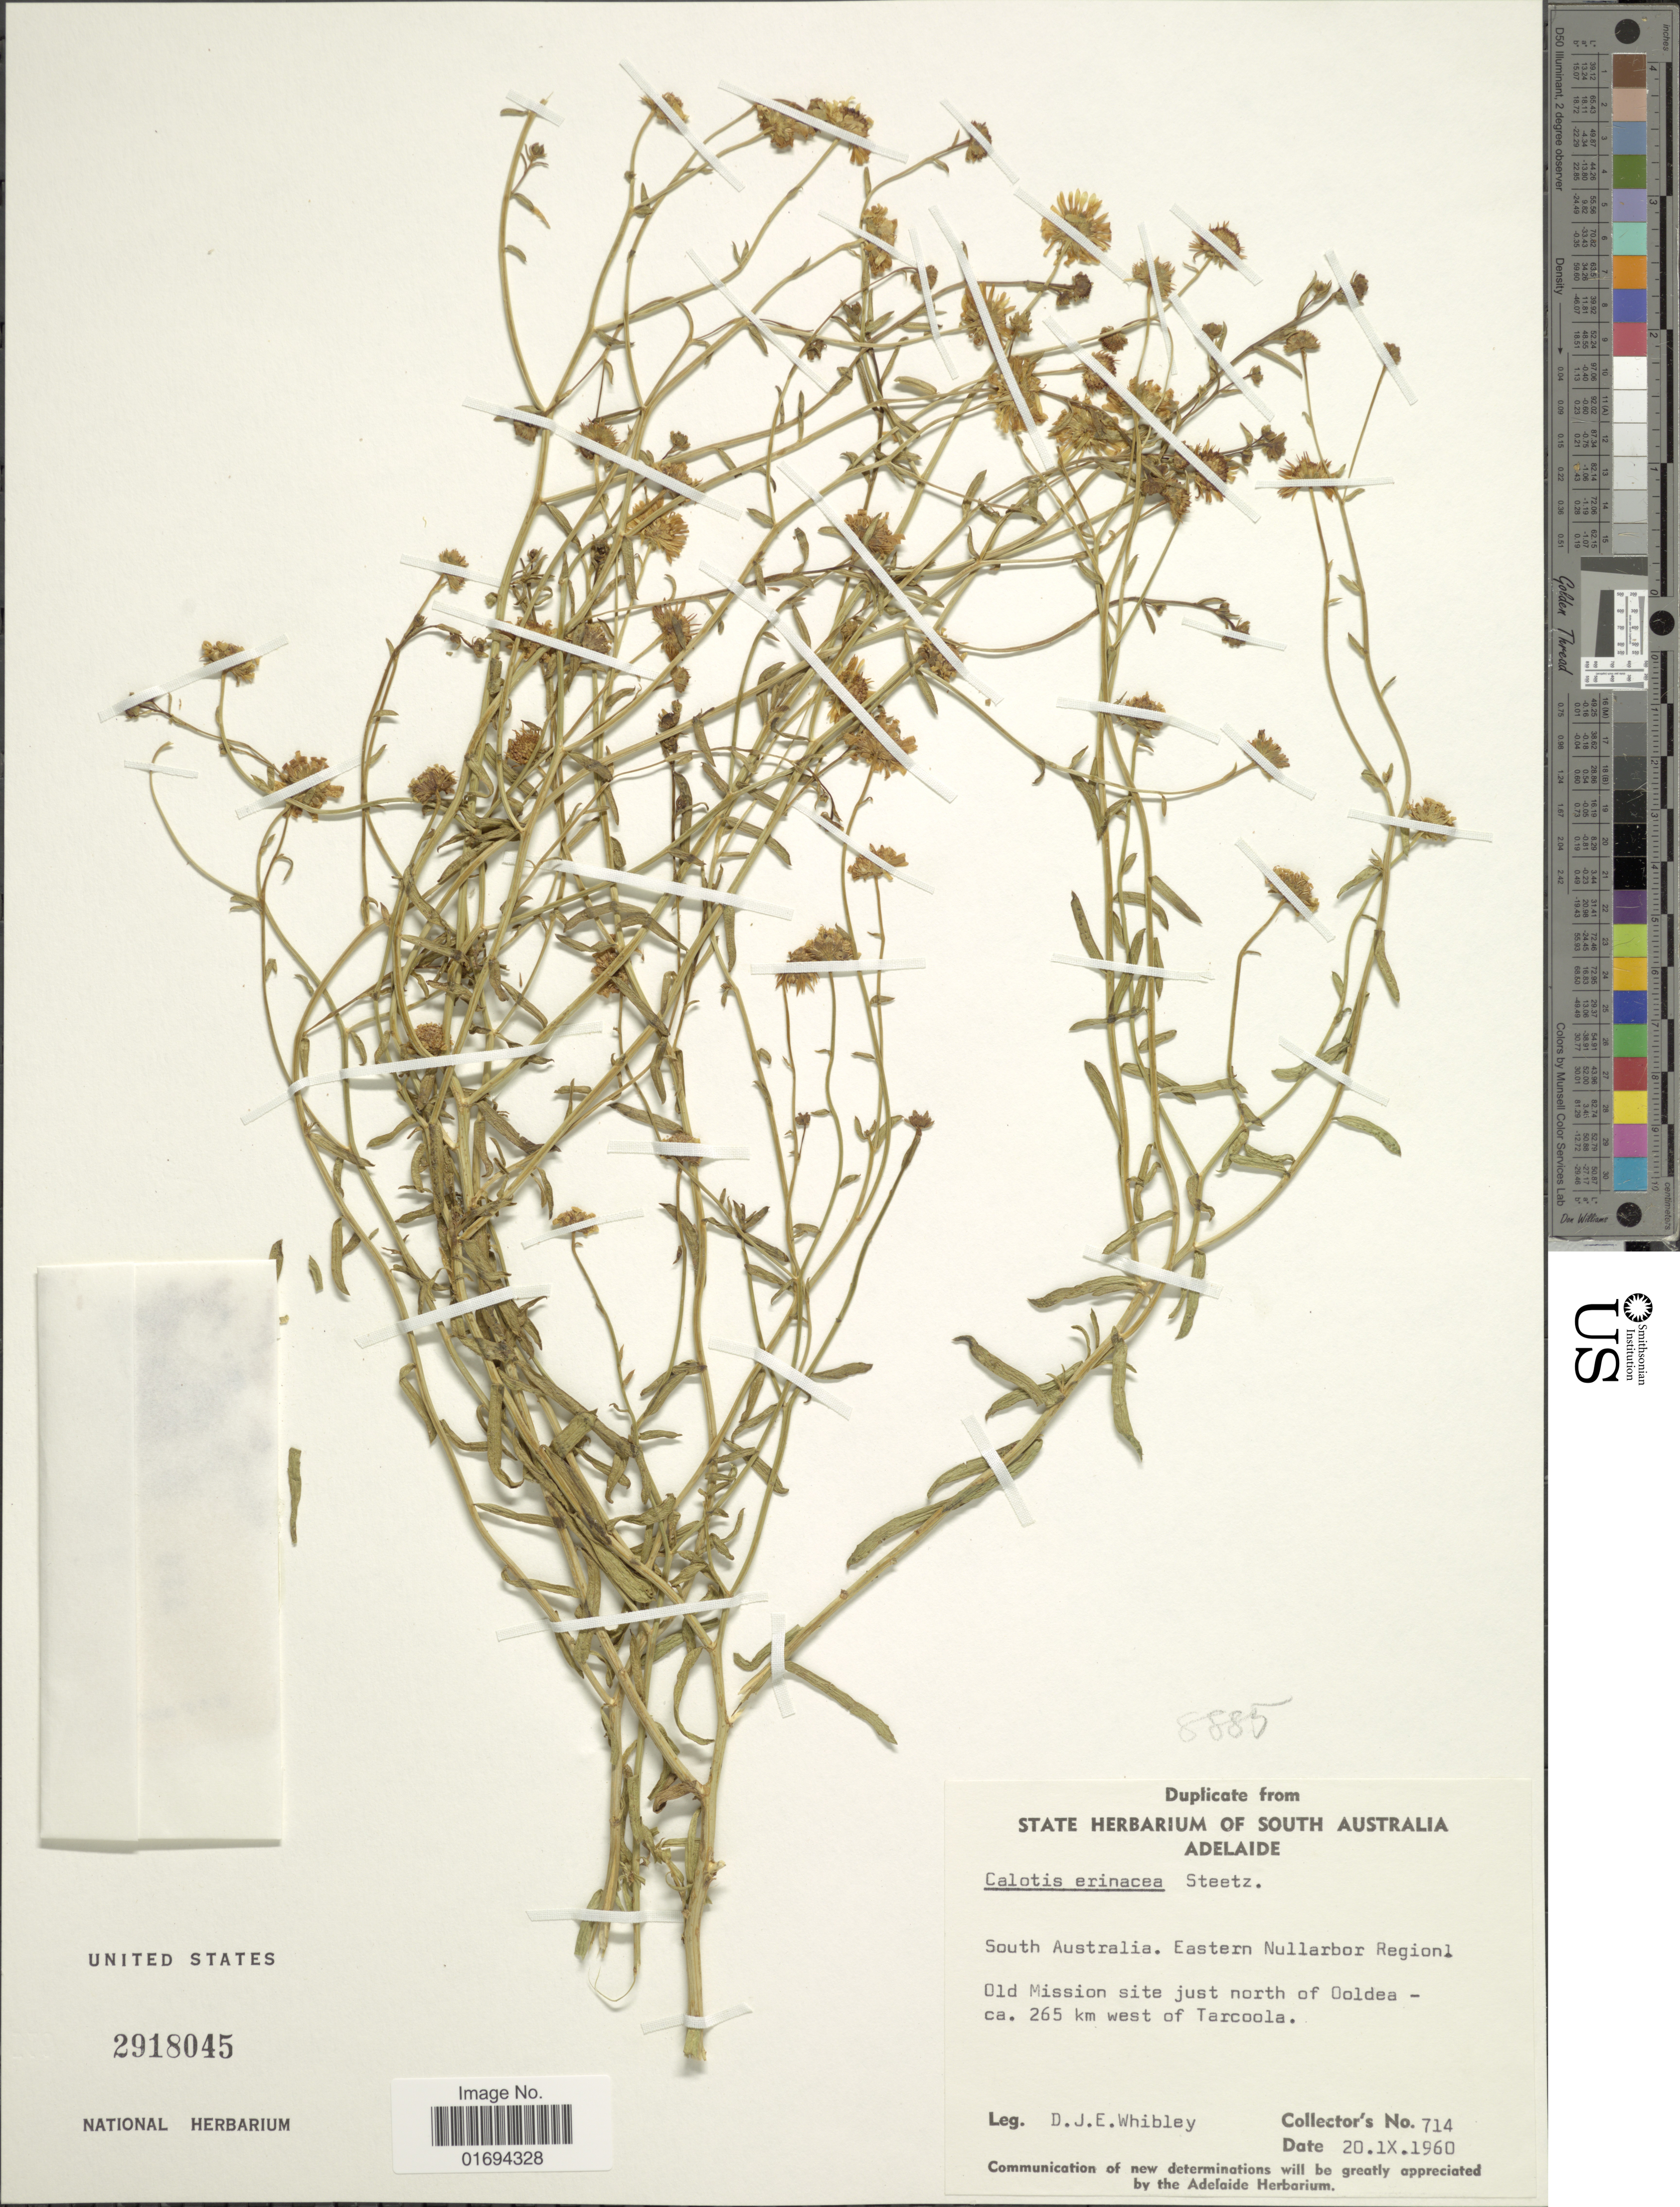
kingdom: Plantae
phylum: Tracheophyta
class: Magnoliopsida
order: Asterales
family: Asteraceae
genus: Calotis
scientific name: Calotis erinacea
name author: Steetz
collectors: D. Whibley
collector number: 714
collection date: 1960-09-20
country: Australia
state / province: South Australia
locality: Eastern Nullarbor Region 1, 265 km west of Tarcoola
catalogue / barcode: US 2918045